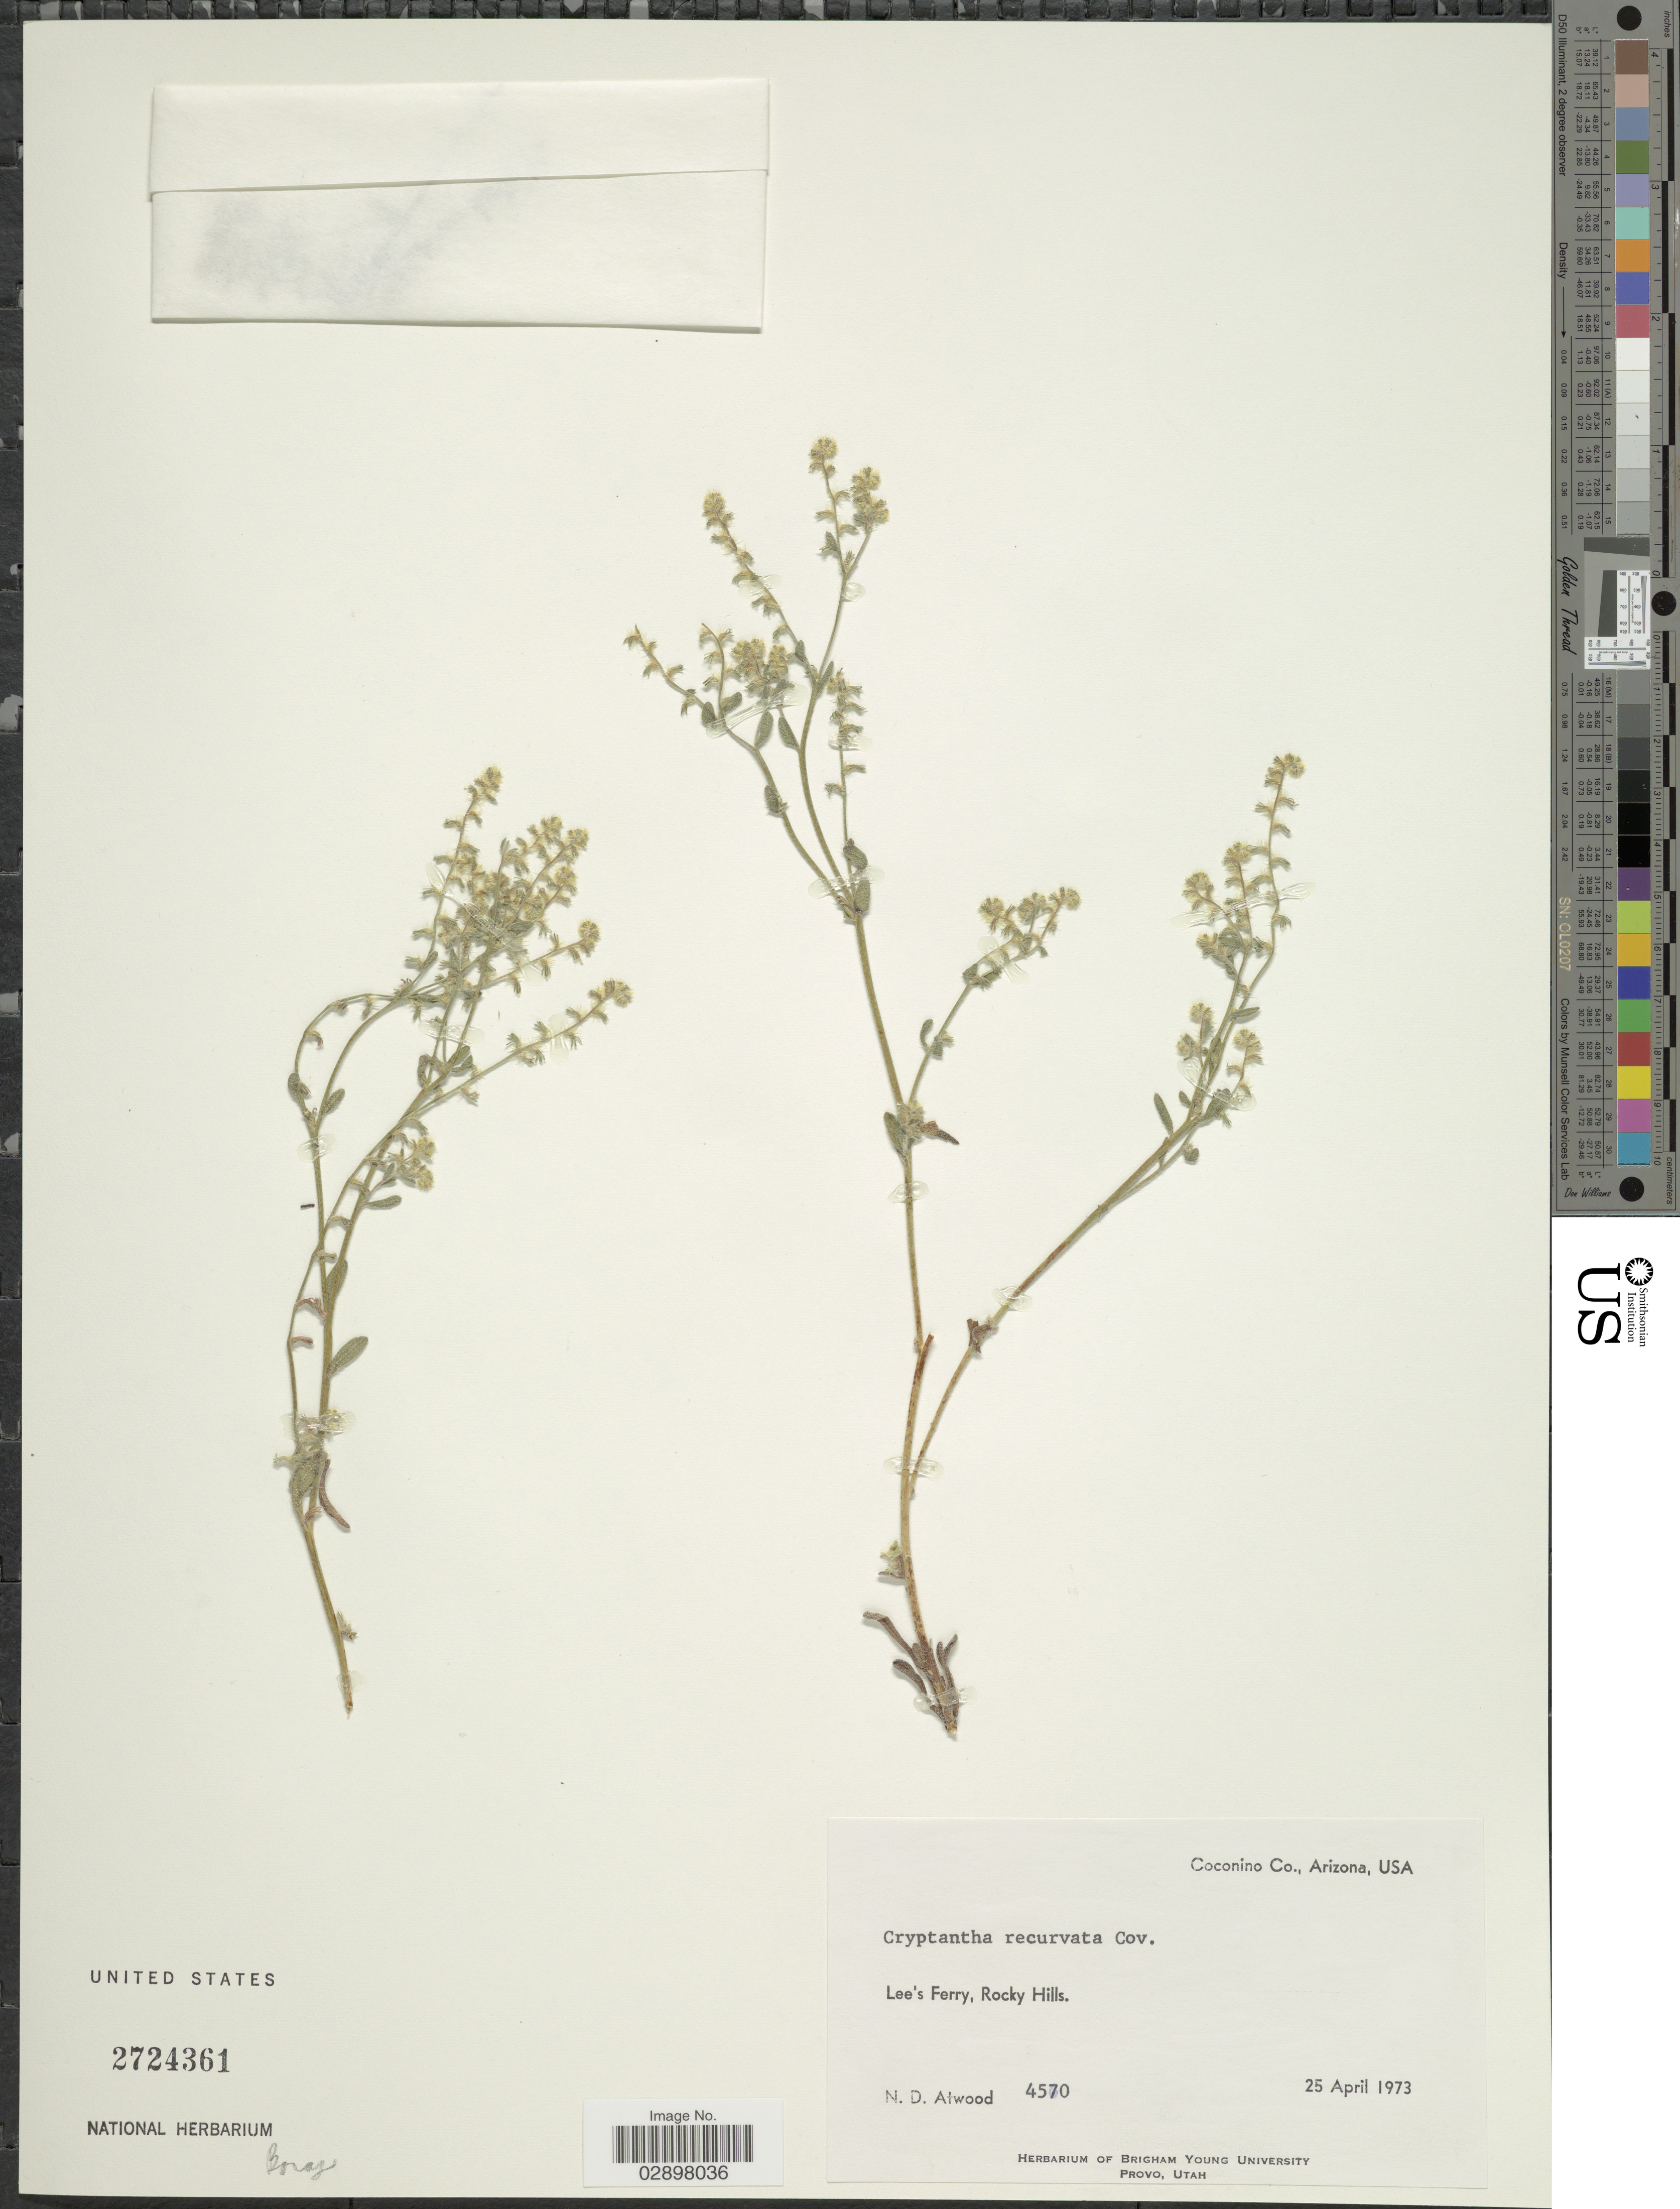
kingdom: Plantae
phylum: Tracheophyta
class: Magnoliopsida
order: Boraginales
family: Boraginaceae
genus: Cryptantha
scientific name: Cryptantha recurvata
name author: Coville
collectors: N. Atwood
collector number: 4570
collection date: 1973-04-25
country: United States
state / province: Arizona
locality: Coconino Co., Lee's Ferry, Rocky Hills.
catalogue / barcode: US 2724361